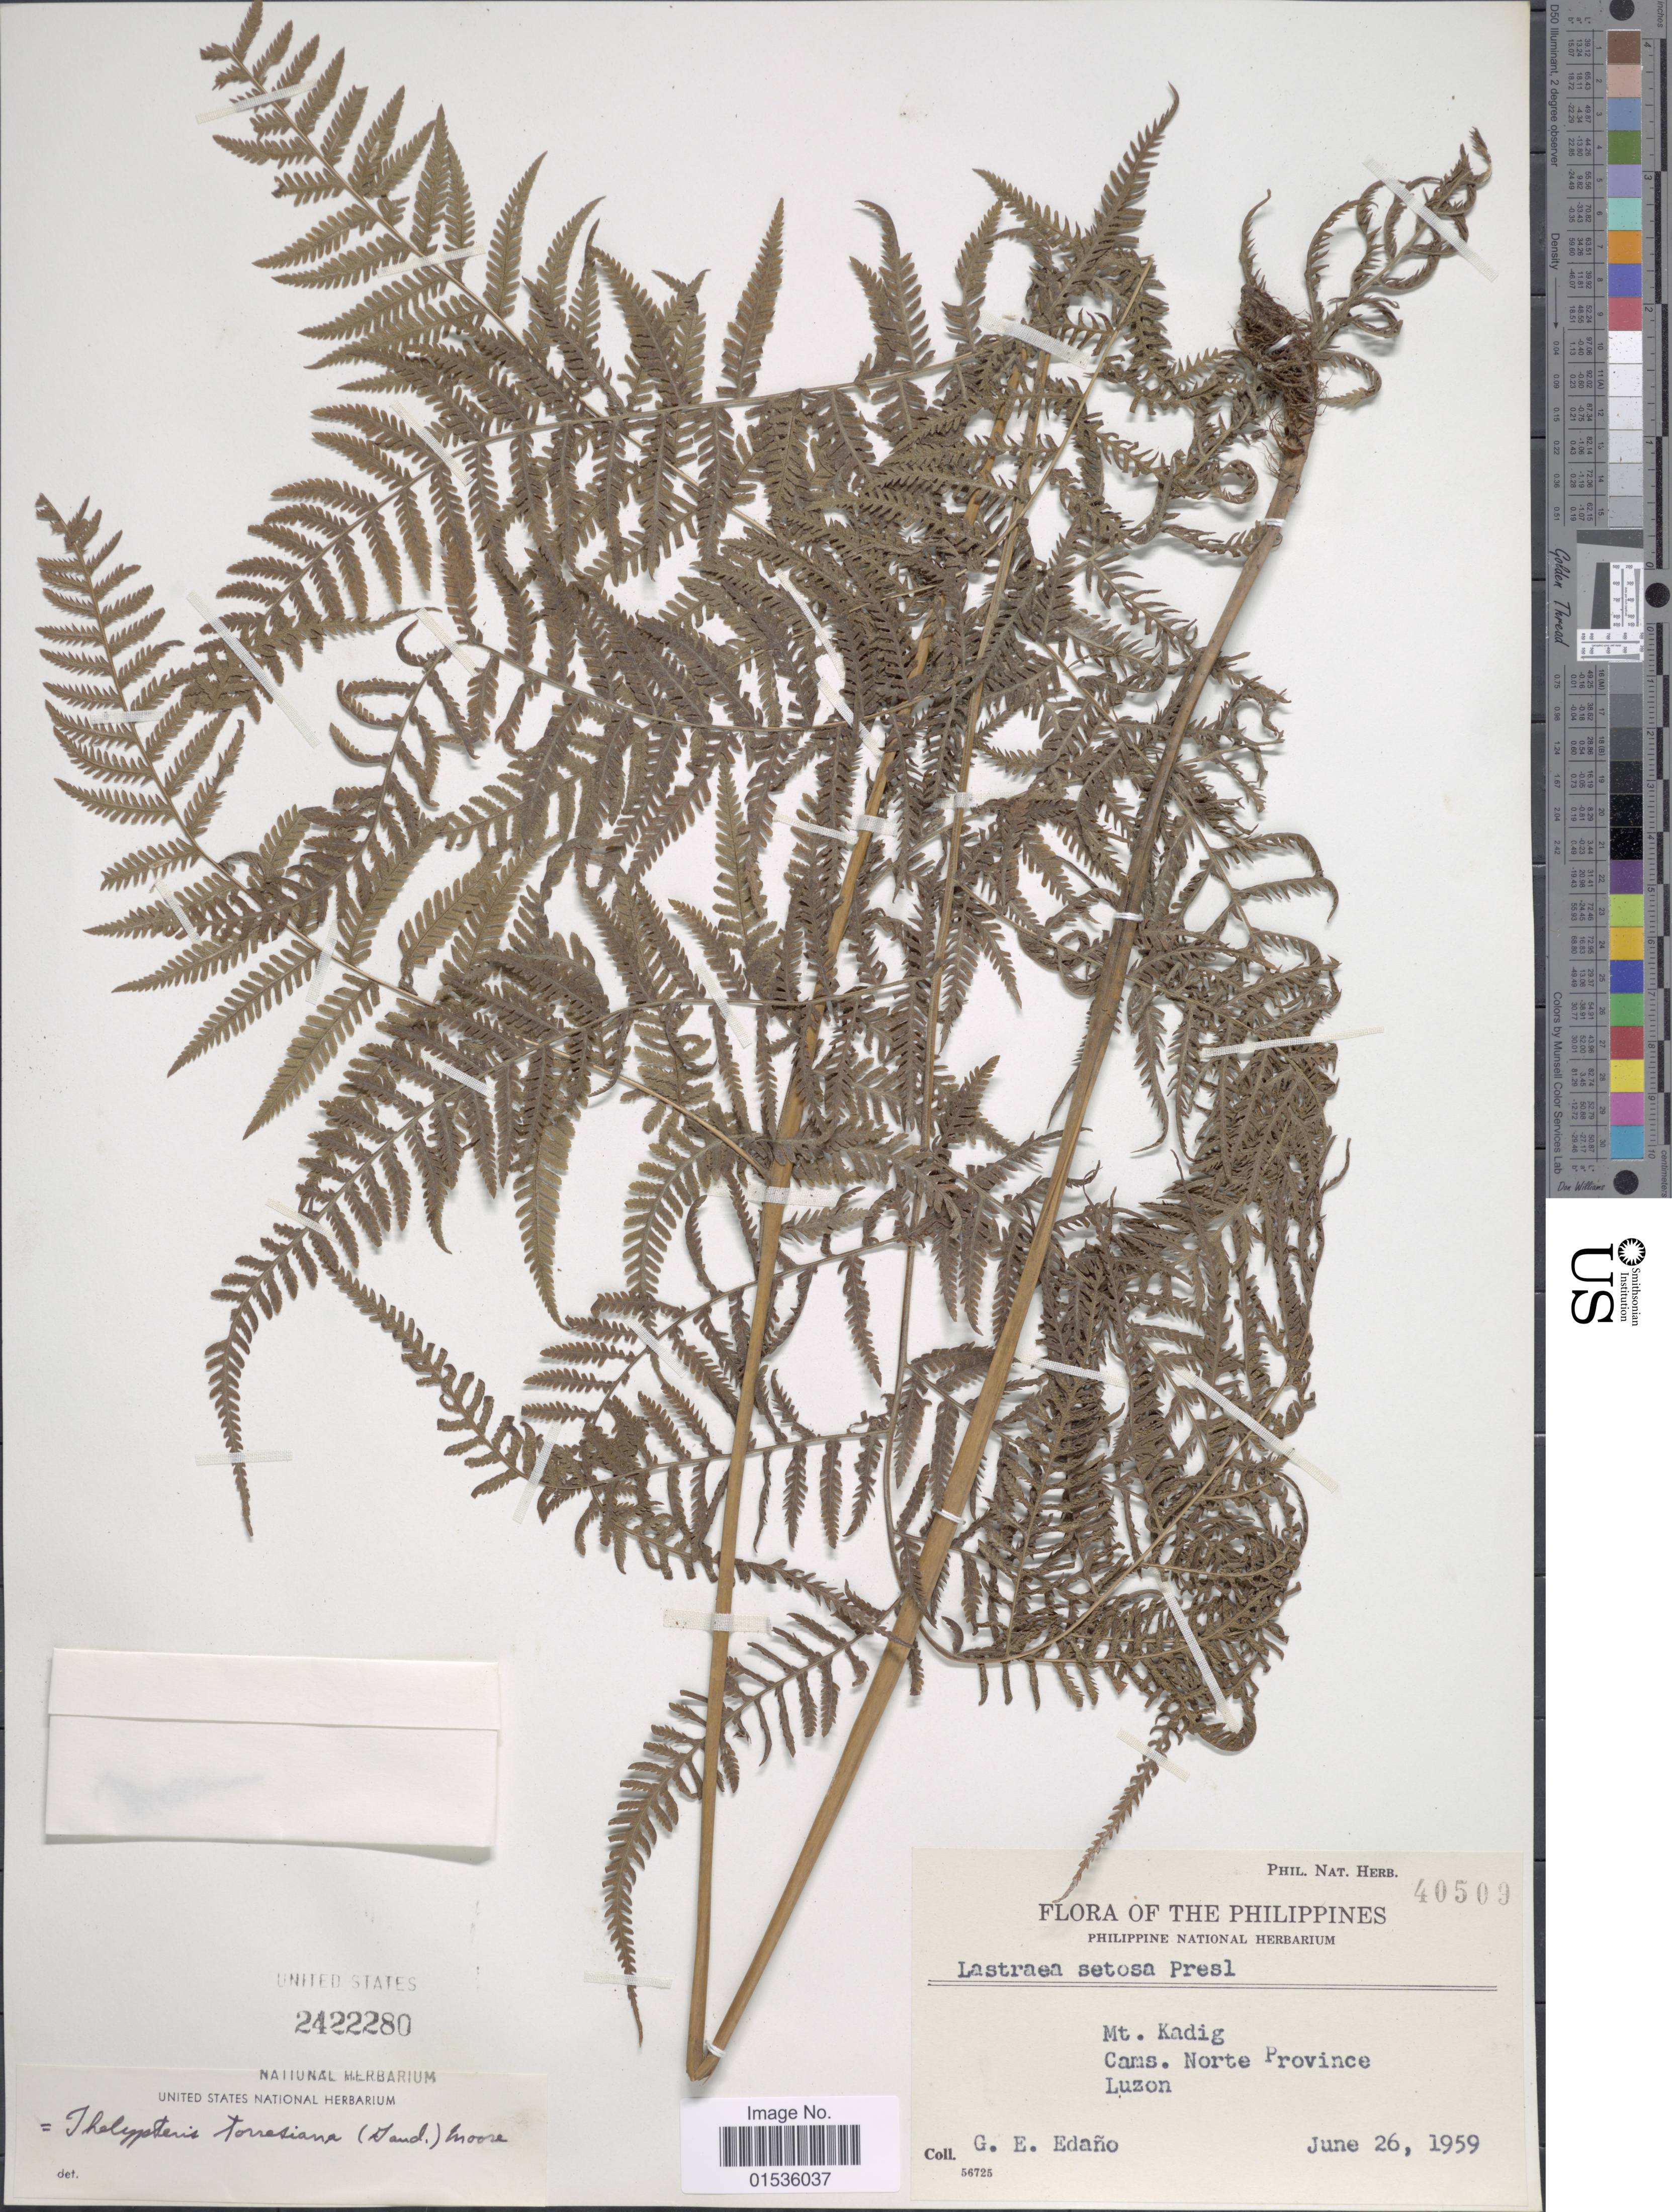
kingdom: Plantae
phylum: Tracheophyta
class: Polypodiopsida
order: Polypodiales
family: Thelypteridaceae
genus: Macrothelypteris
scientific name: Macrothelypteris torresiana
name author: (Gaudich.) Ching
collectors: G. E. Edaño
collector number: Phil. Nat. Herb.40509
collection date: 1959-06-26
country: Philippines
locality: Philippines, Mt. Kadig, Cams. Norte Province, Luzon.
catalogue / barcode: US 2422280